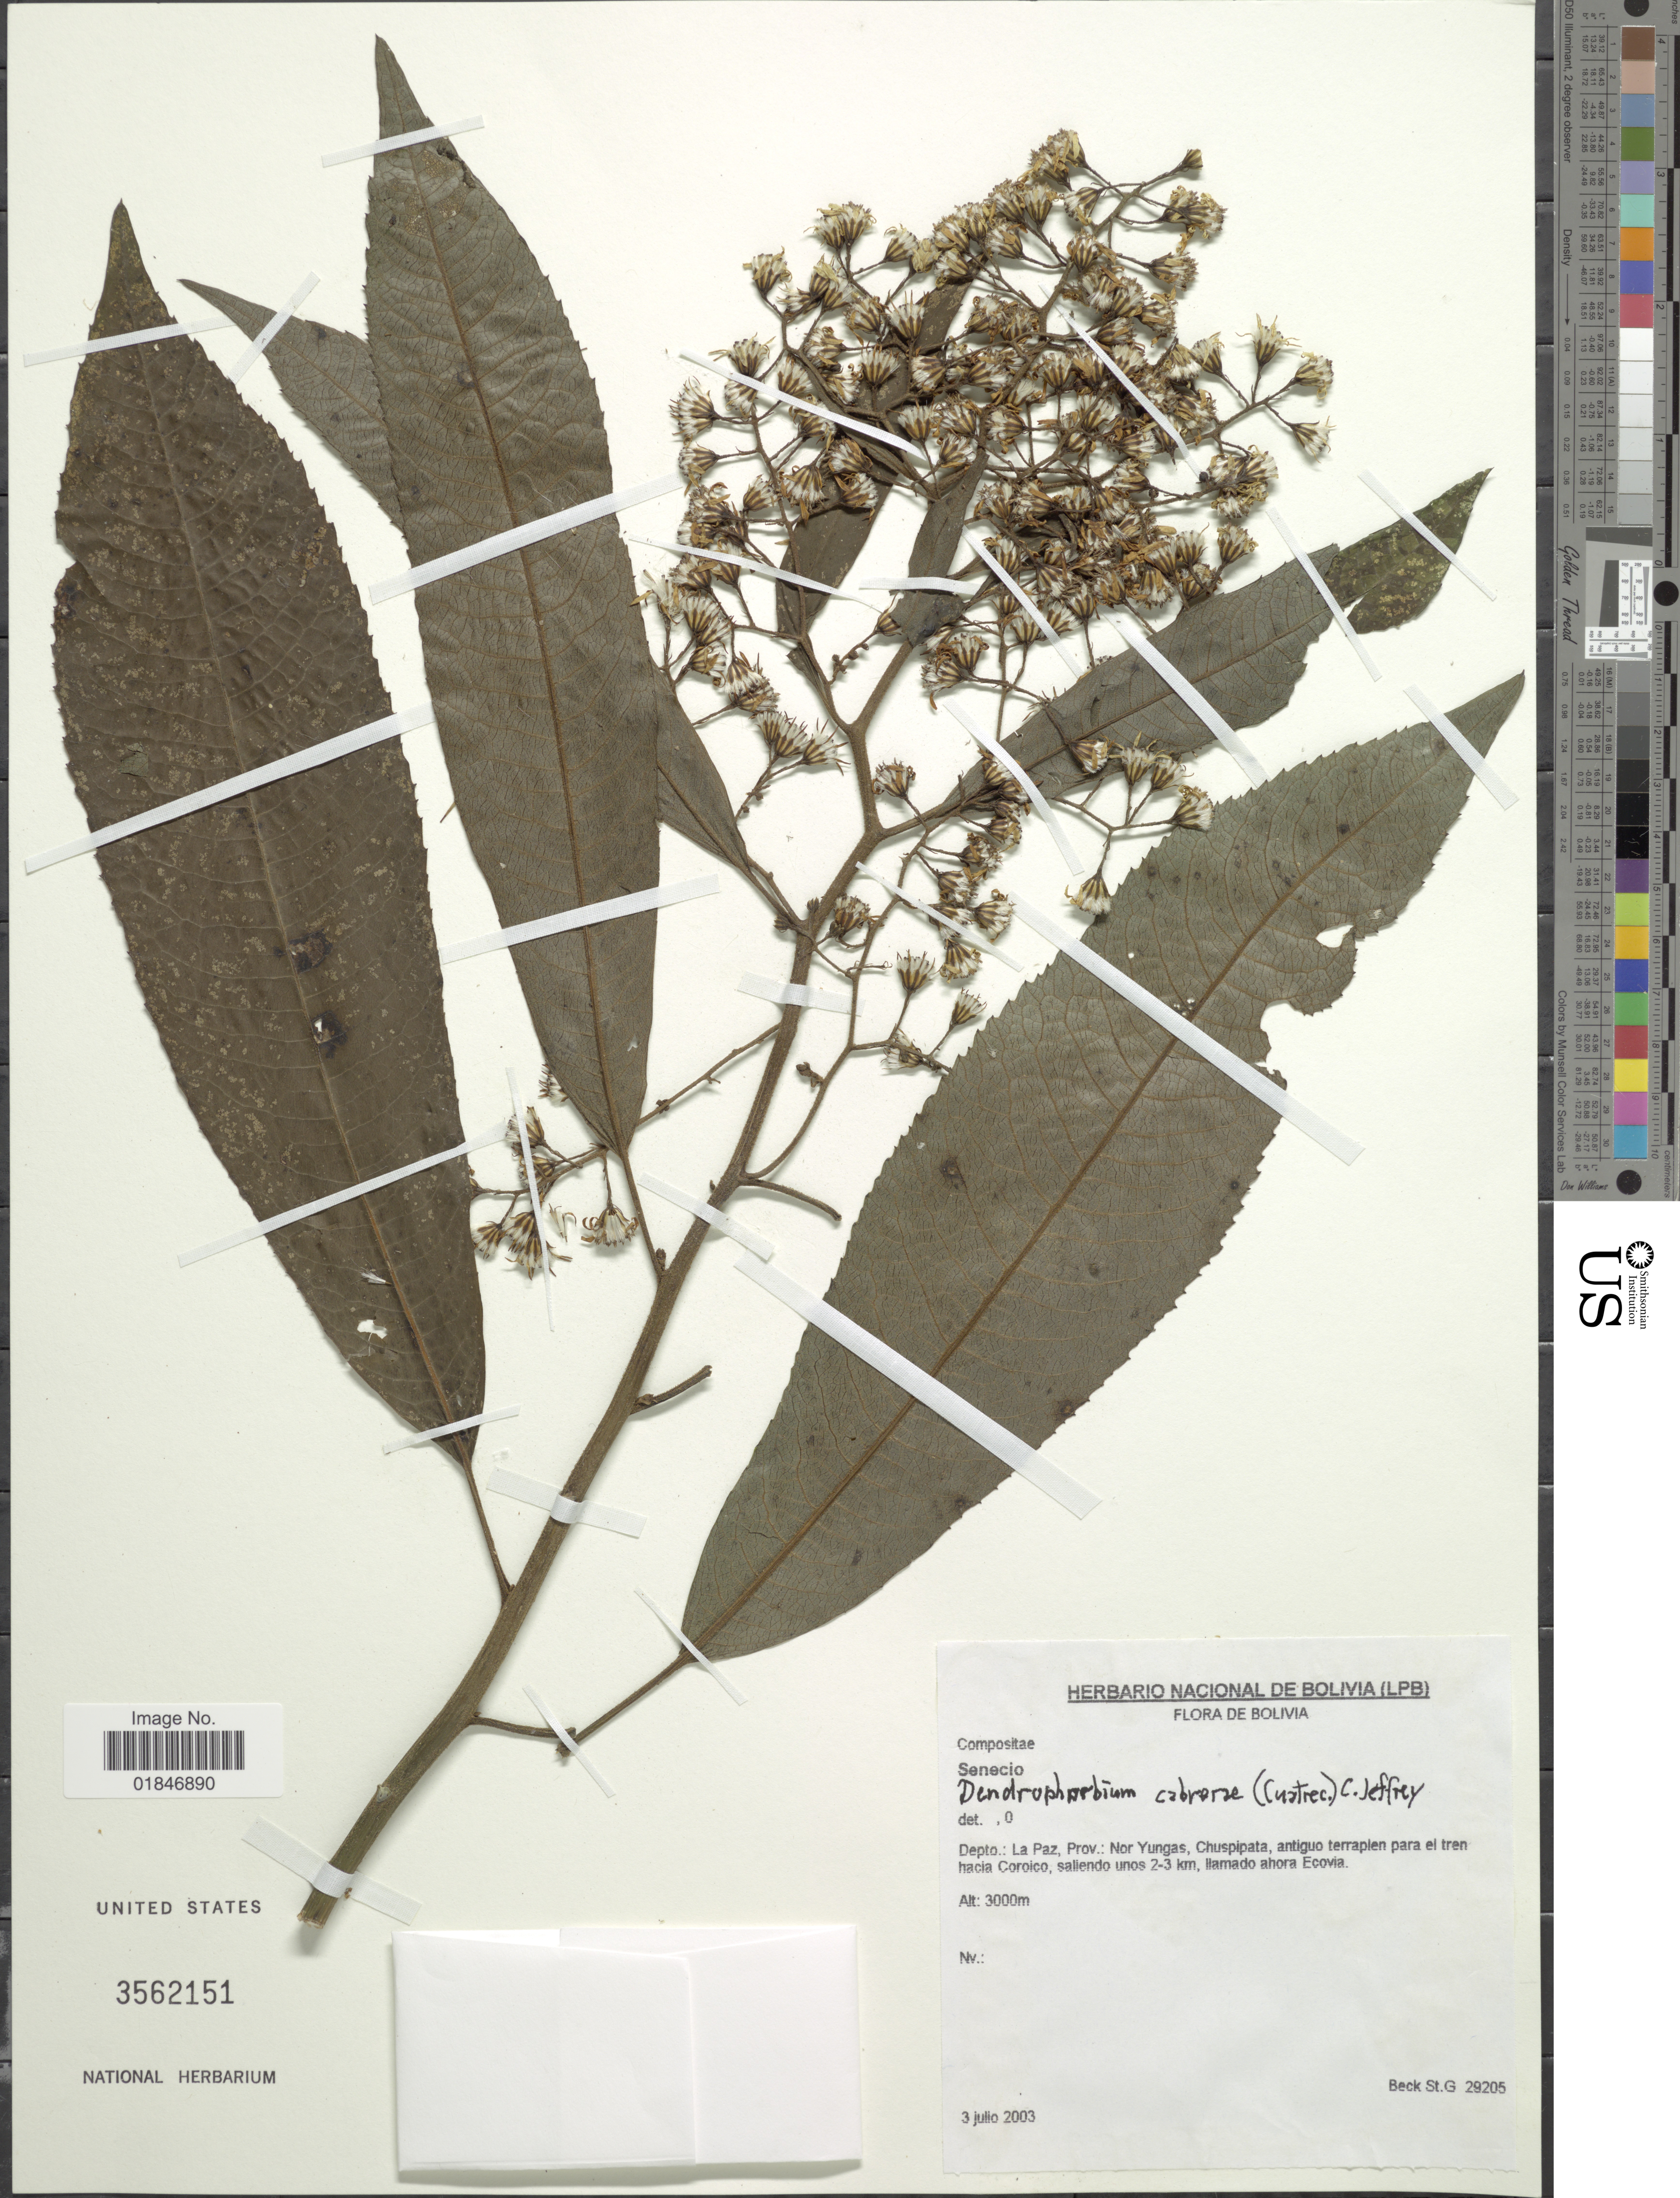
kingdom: Plantae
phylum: Tracheophyta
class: Magnoliopsida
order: Asterales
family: Asteraceae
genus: Dendrophorbium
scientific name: Dendrophorbium cabrerae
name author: (Cuatrec.) C. Jeffrey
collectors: S. G. Beck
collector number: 29205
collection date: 2003-07-03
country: Bolivia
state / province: La Paz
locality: Prov. Nor Yungas, Chuspipata, hacia Coroico, saliendo unos 2-3 km llamado ahora Ecovia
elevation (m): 3000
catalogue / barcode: US 3562151